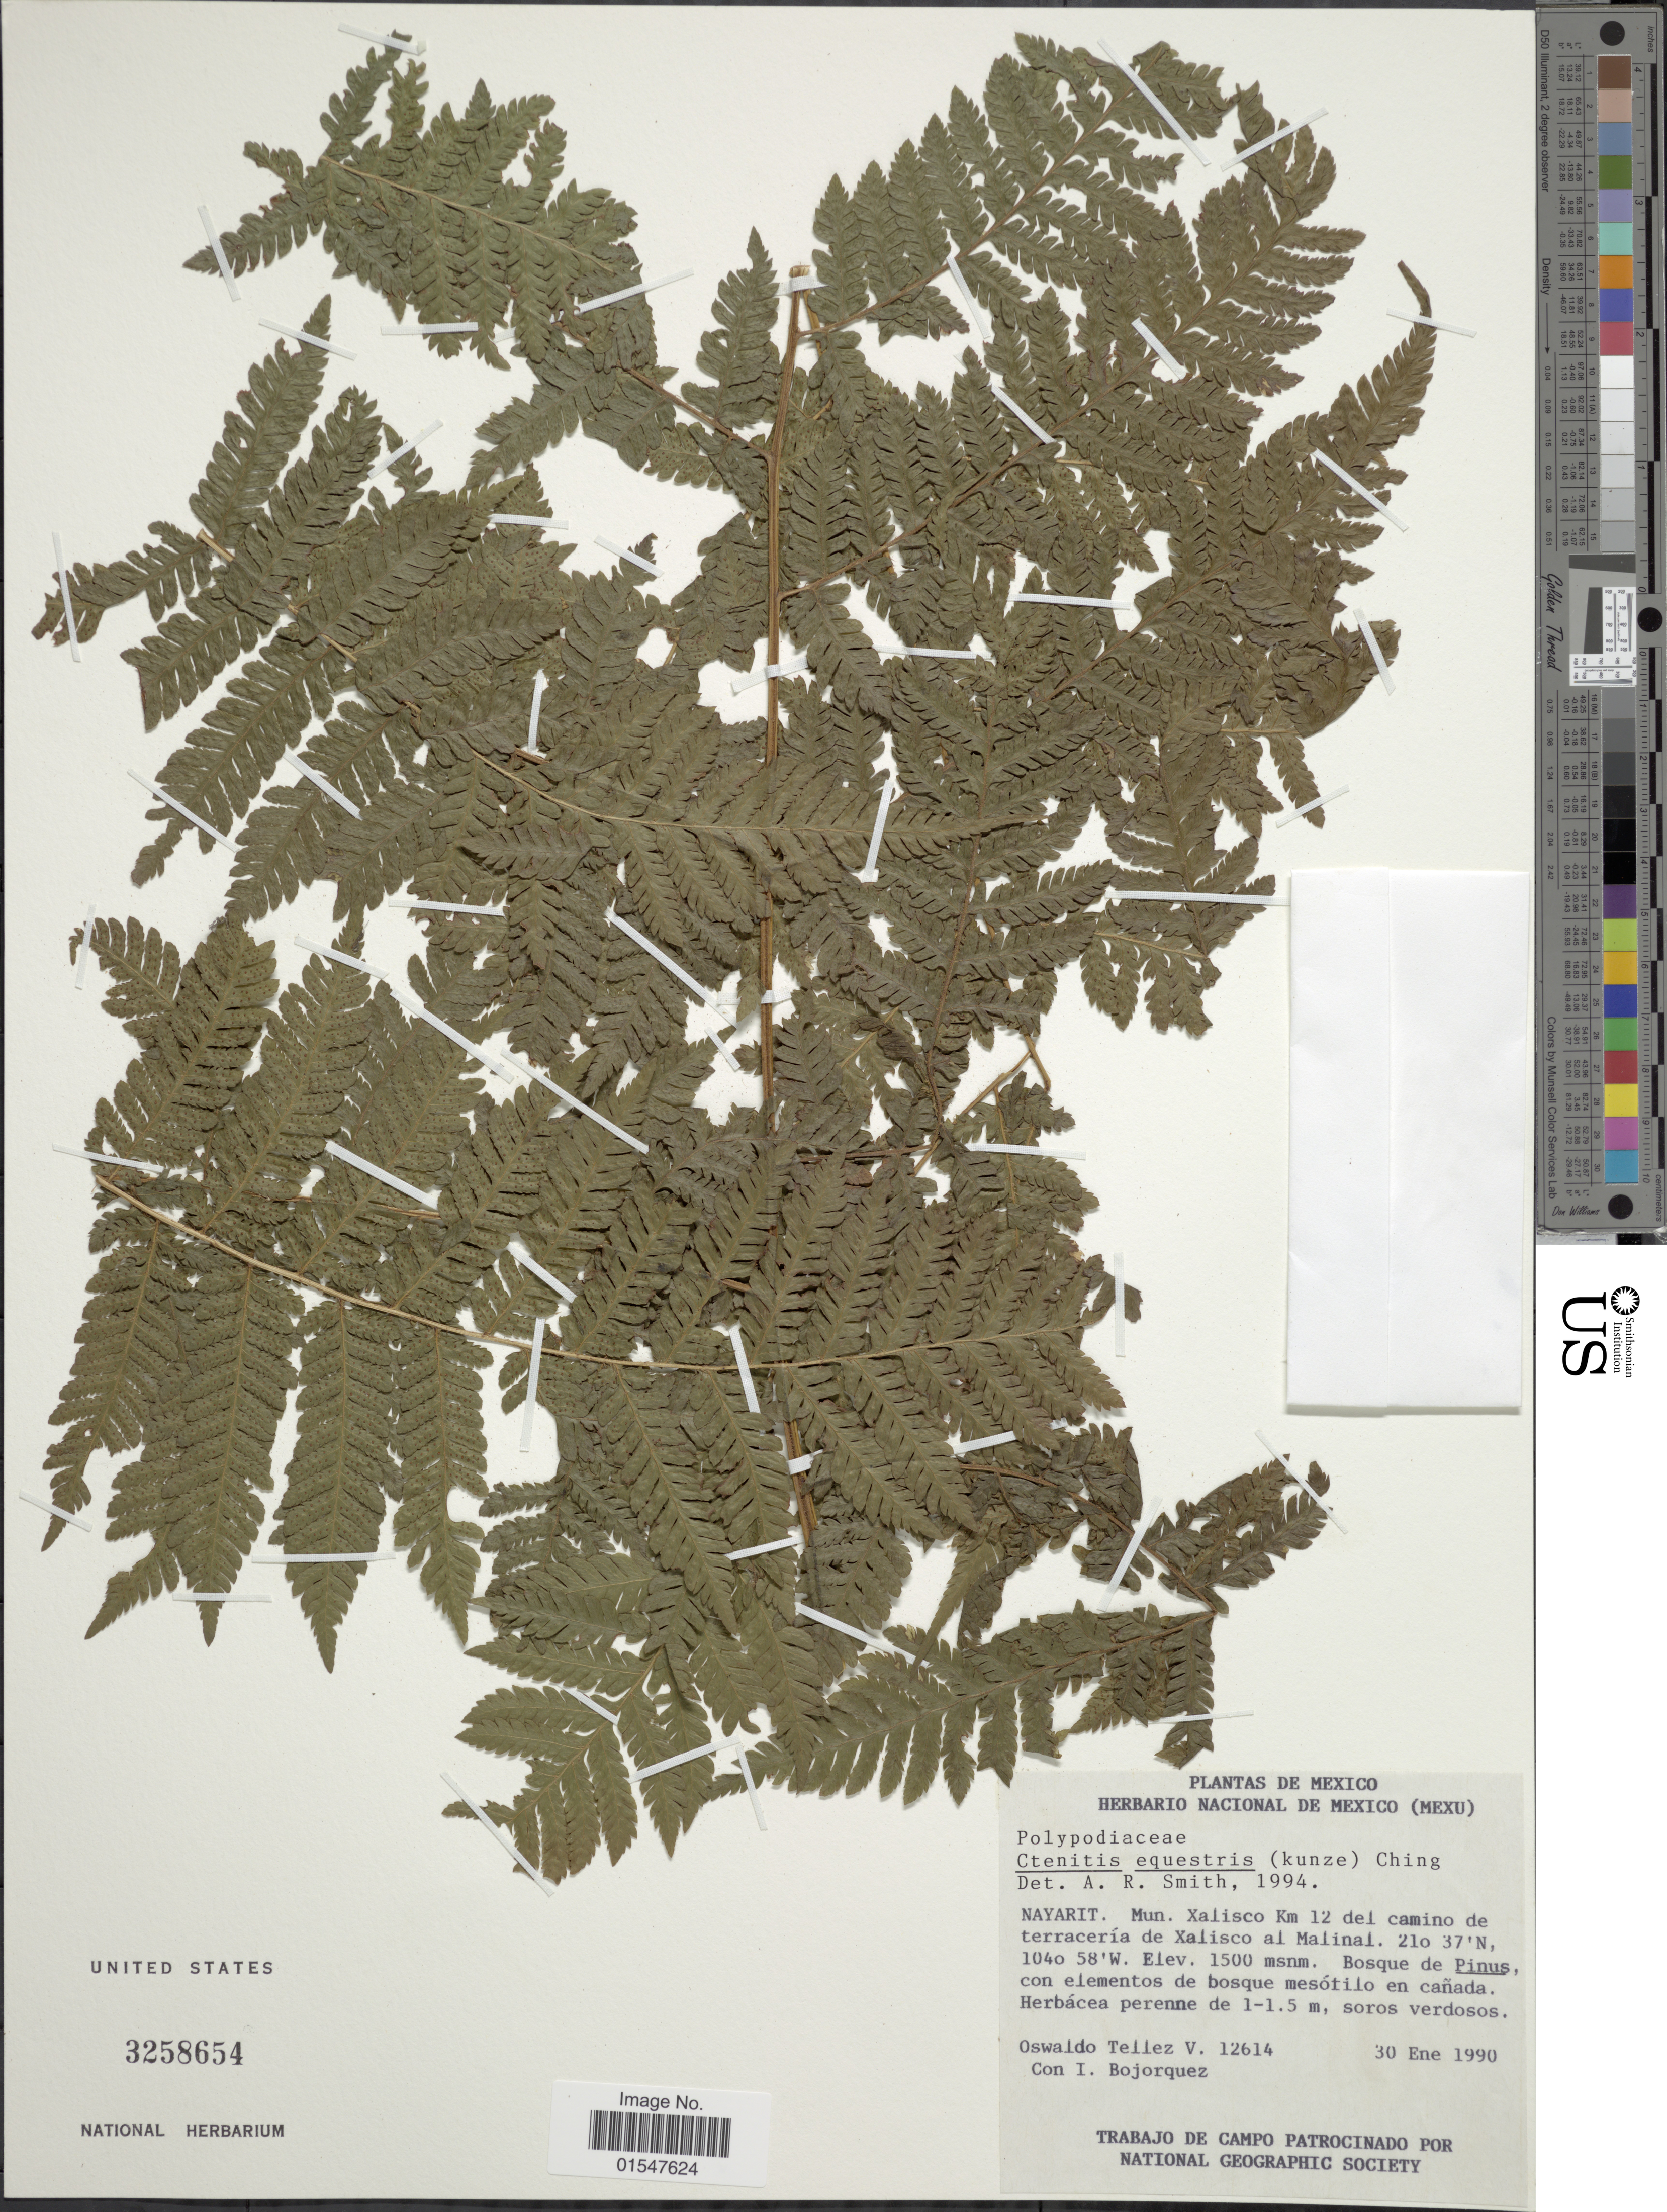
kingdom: Plantae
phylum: Tracheophyta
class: Polypodiopsida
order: Polypodiales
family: Dryopteridaceae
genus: Ctenitis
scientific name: Ctenitis equestris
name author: (Kunze) Ching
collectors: O. Téllez V. & I. Bojorquez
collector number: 12614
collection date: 1990-01-30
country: Mexico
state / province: Nayarit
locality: Nayarit, Mun. Xalisco Km 12 del camini de terracaria de xalisco al Malinal.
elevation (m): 1500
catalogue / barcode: US 3258654